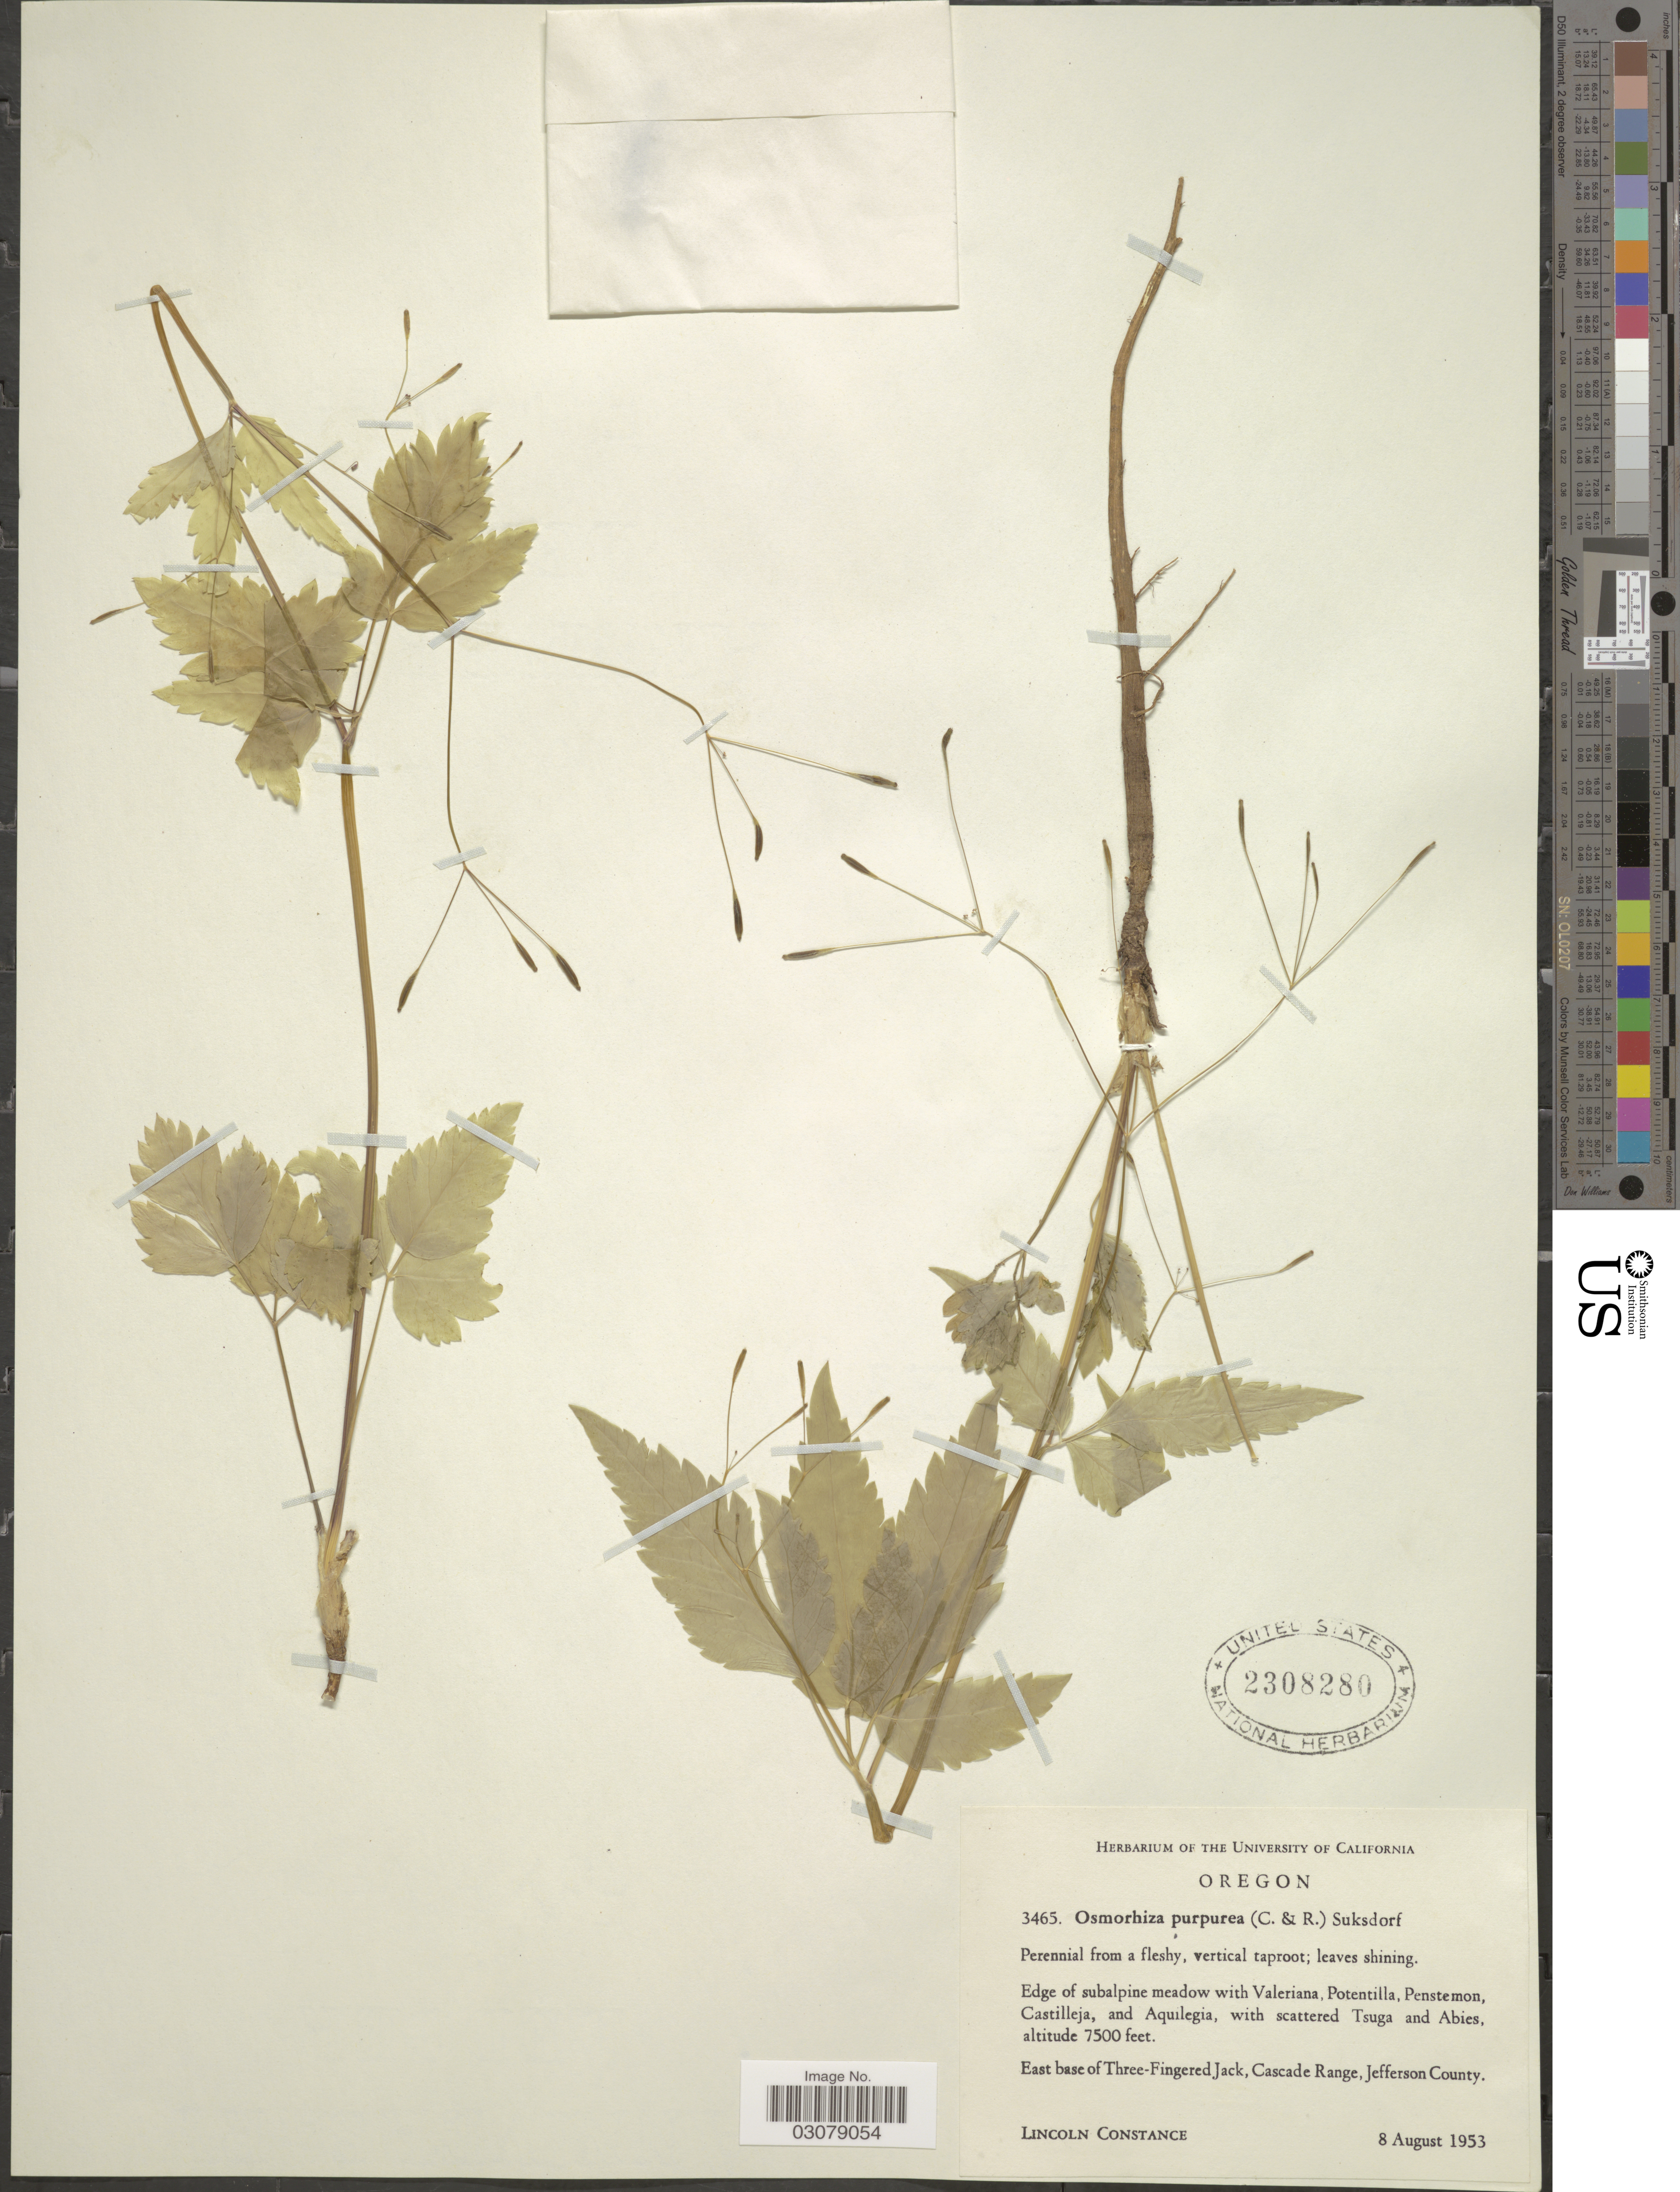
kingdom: Plantae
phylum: Tracheophyta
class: Magnoliopsida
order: Apiales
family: Apiaceae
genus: Osmorhiza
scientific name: Osmorhiza purpurea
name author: (J.M. Coult. & Rose) Suksd.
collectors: L. Constance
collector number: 3465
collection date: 1953-08-08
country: United States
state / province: Oregon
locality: East base of Three-Fingered Jack, Cascade Range, Jefferson County.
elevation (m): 2286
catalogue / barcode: US 2308280